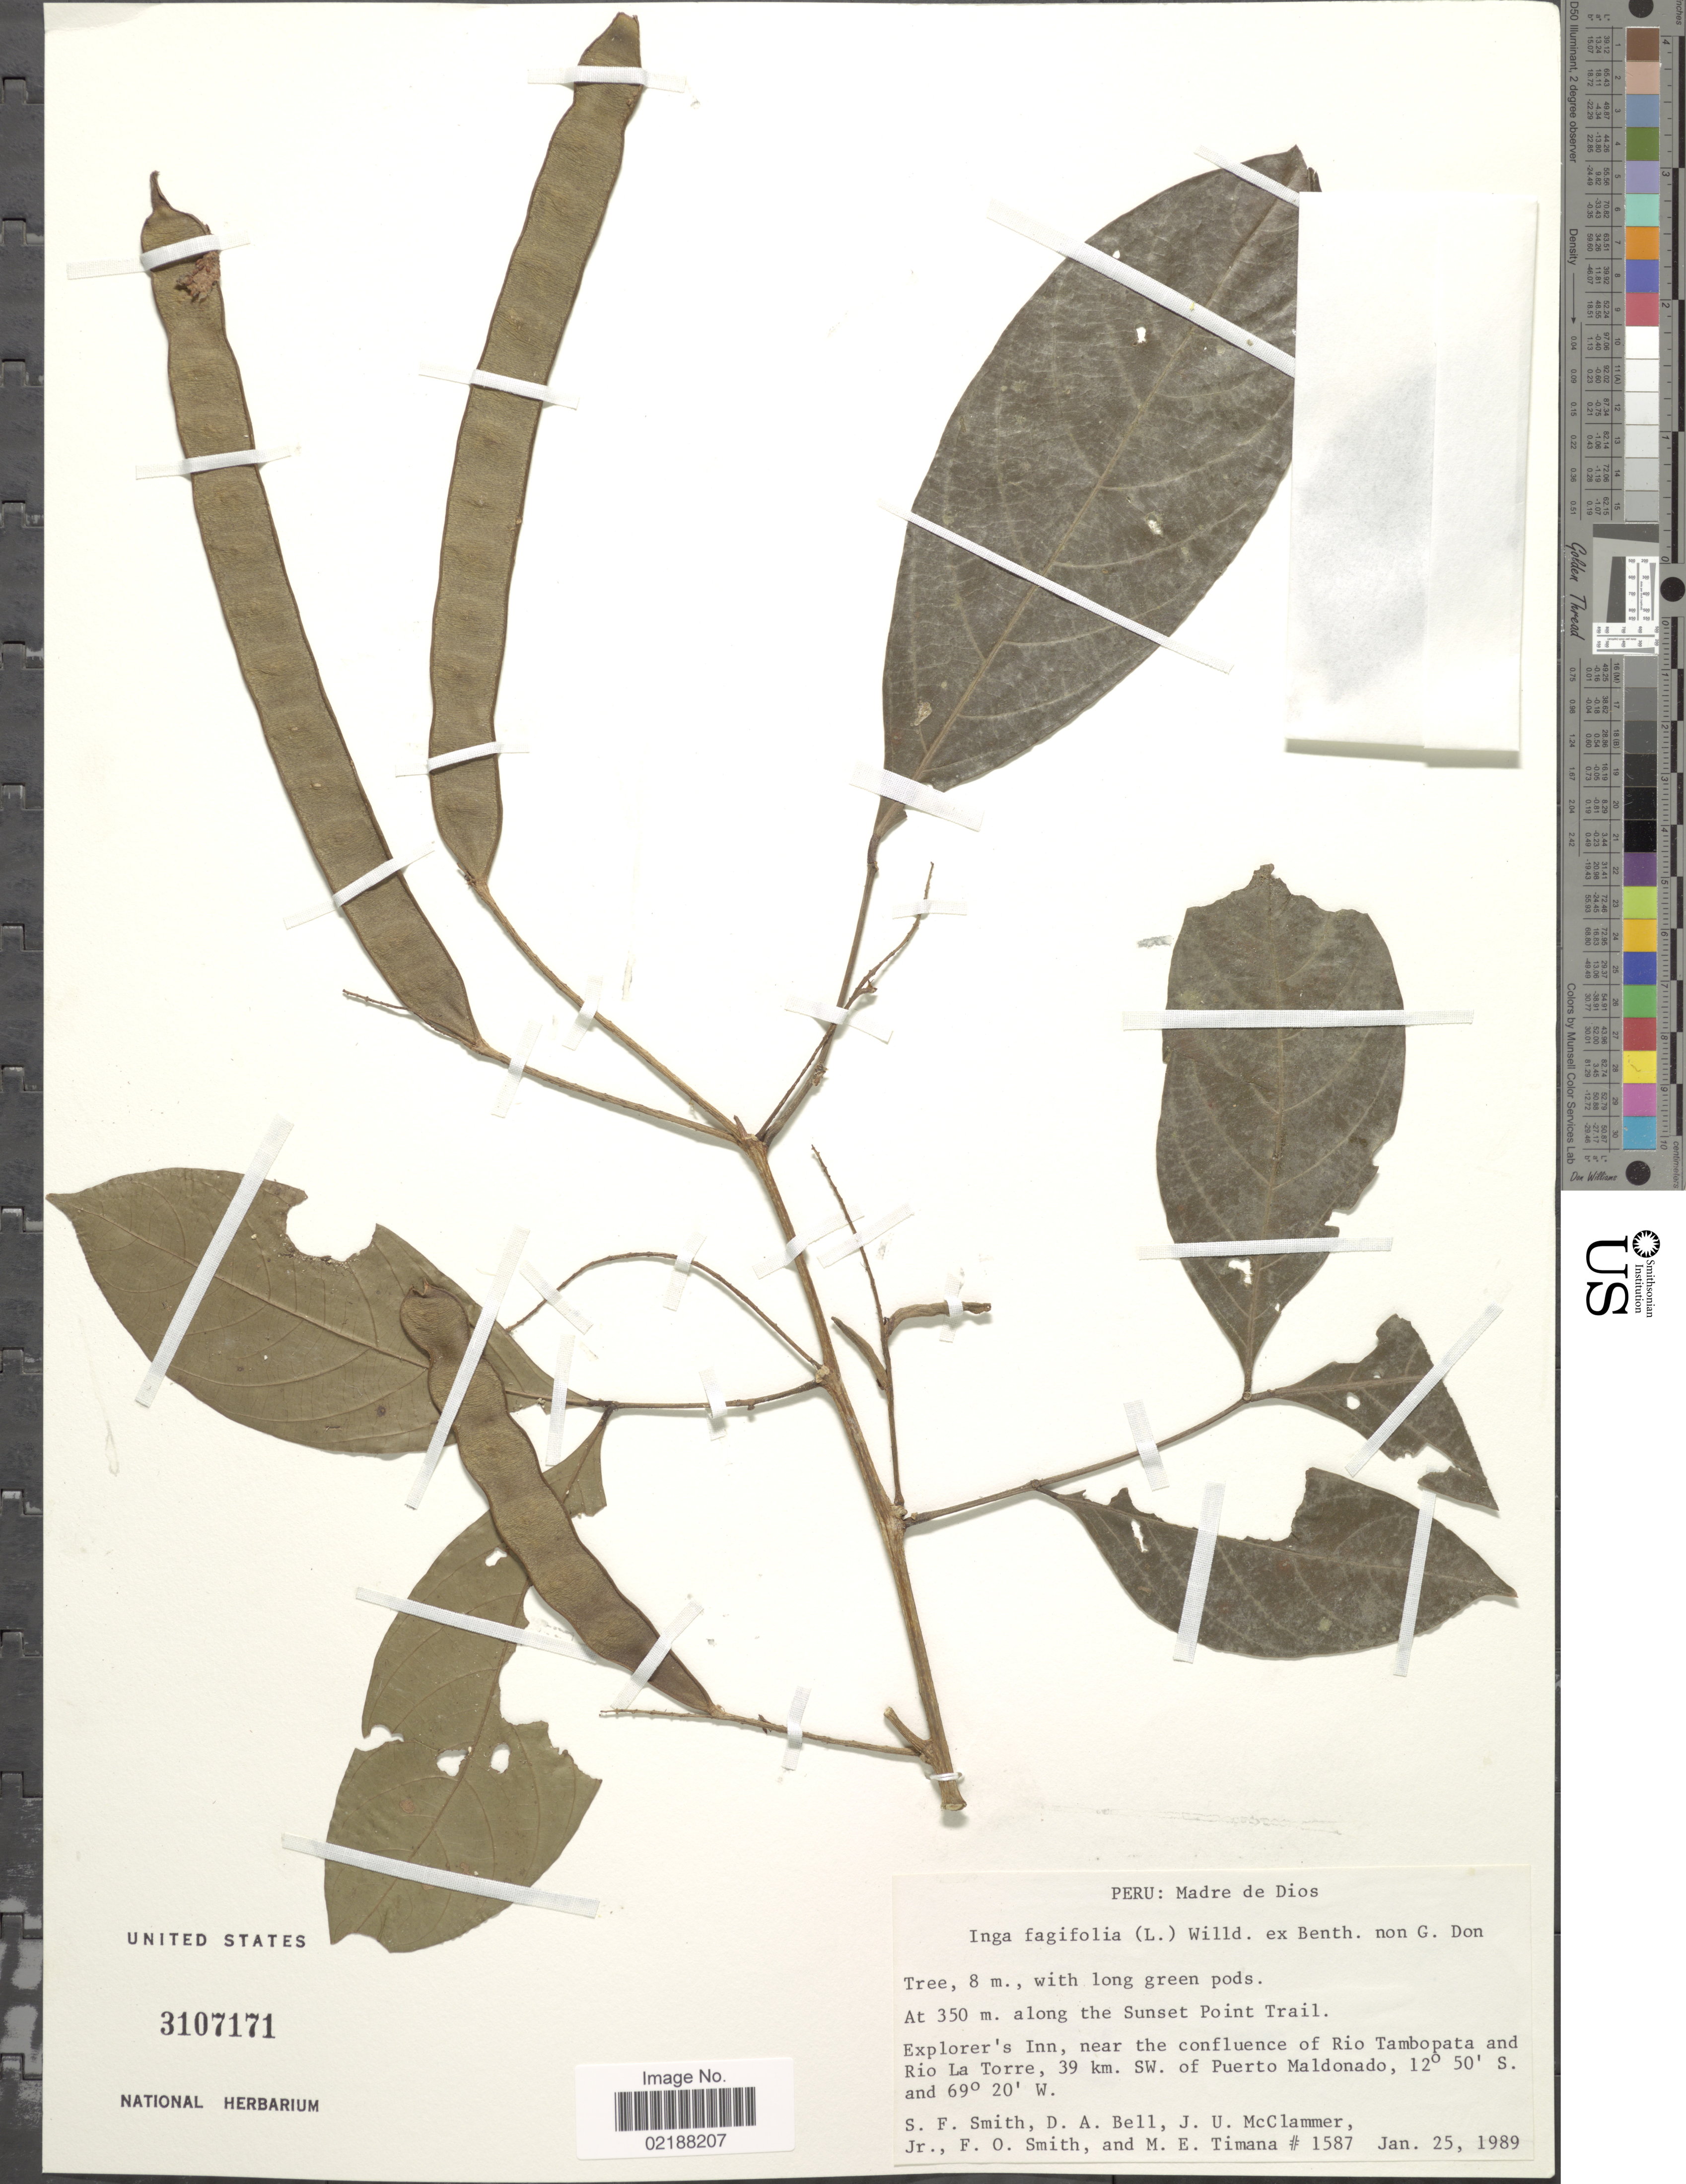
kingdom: Plantae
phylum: Tracheophyta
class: Magnoliopsida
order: Fabales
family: Fabaceae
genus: Inga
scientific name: Inga laurina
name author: (Sw.) Willd.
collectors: S.F. Smith, D. A. Bell, J. McClammer Jr. & F. Smith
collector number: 1587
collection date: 1989-01-25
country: Peru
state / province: Madre de Dios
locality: Along the Sunset Point Trail. Explorer's Inn, near the confluence of Rio Tambopata and Rio La Torre. 39 km. kSW. of Puerto Madonado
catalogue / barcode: US 3107171